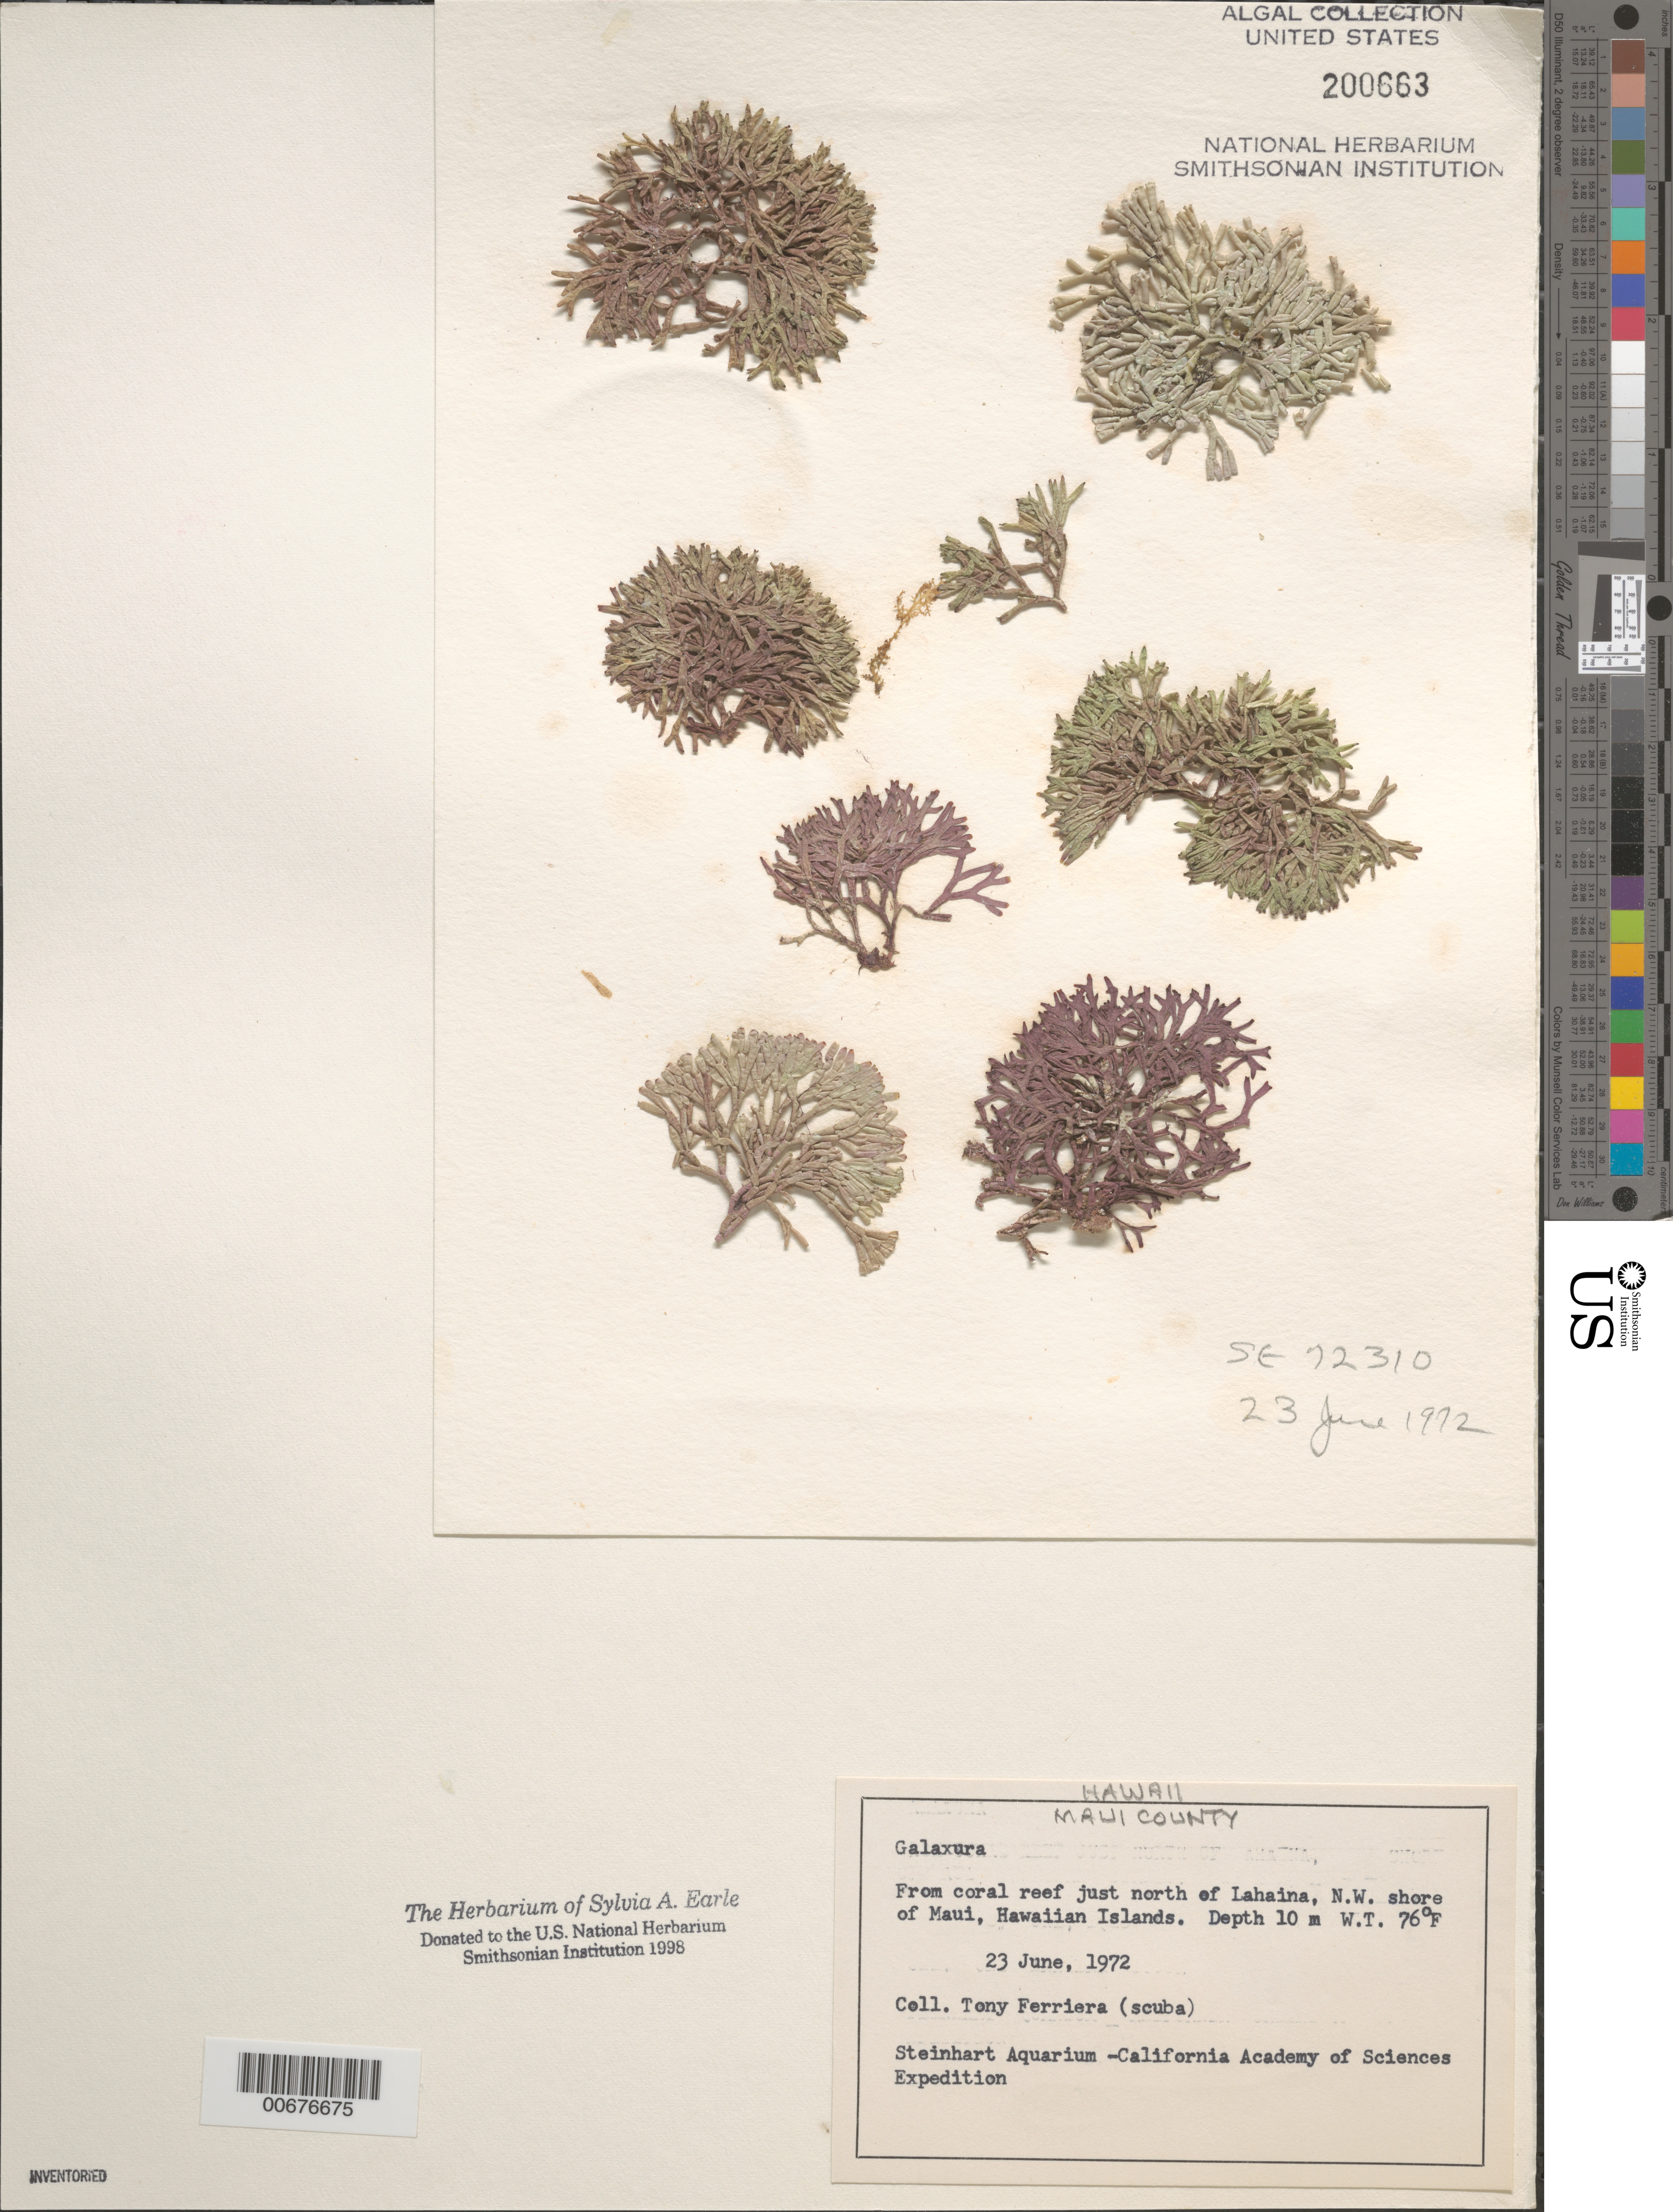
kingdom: Plantae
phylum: Rhodophyta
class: Florideophyceae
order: Nemaliales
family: Galaxauraceae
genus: Galaxaura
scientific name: Galaxaura sp.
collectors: A. Ferriera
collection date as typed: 23 Jun 1972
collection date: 1972-06-23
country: United States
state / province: Hawaii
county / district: Maui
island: Maui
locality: Just north of Lahaina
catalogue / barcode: US 200663